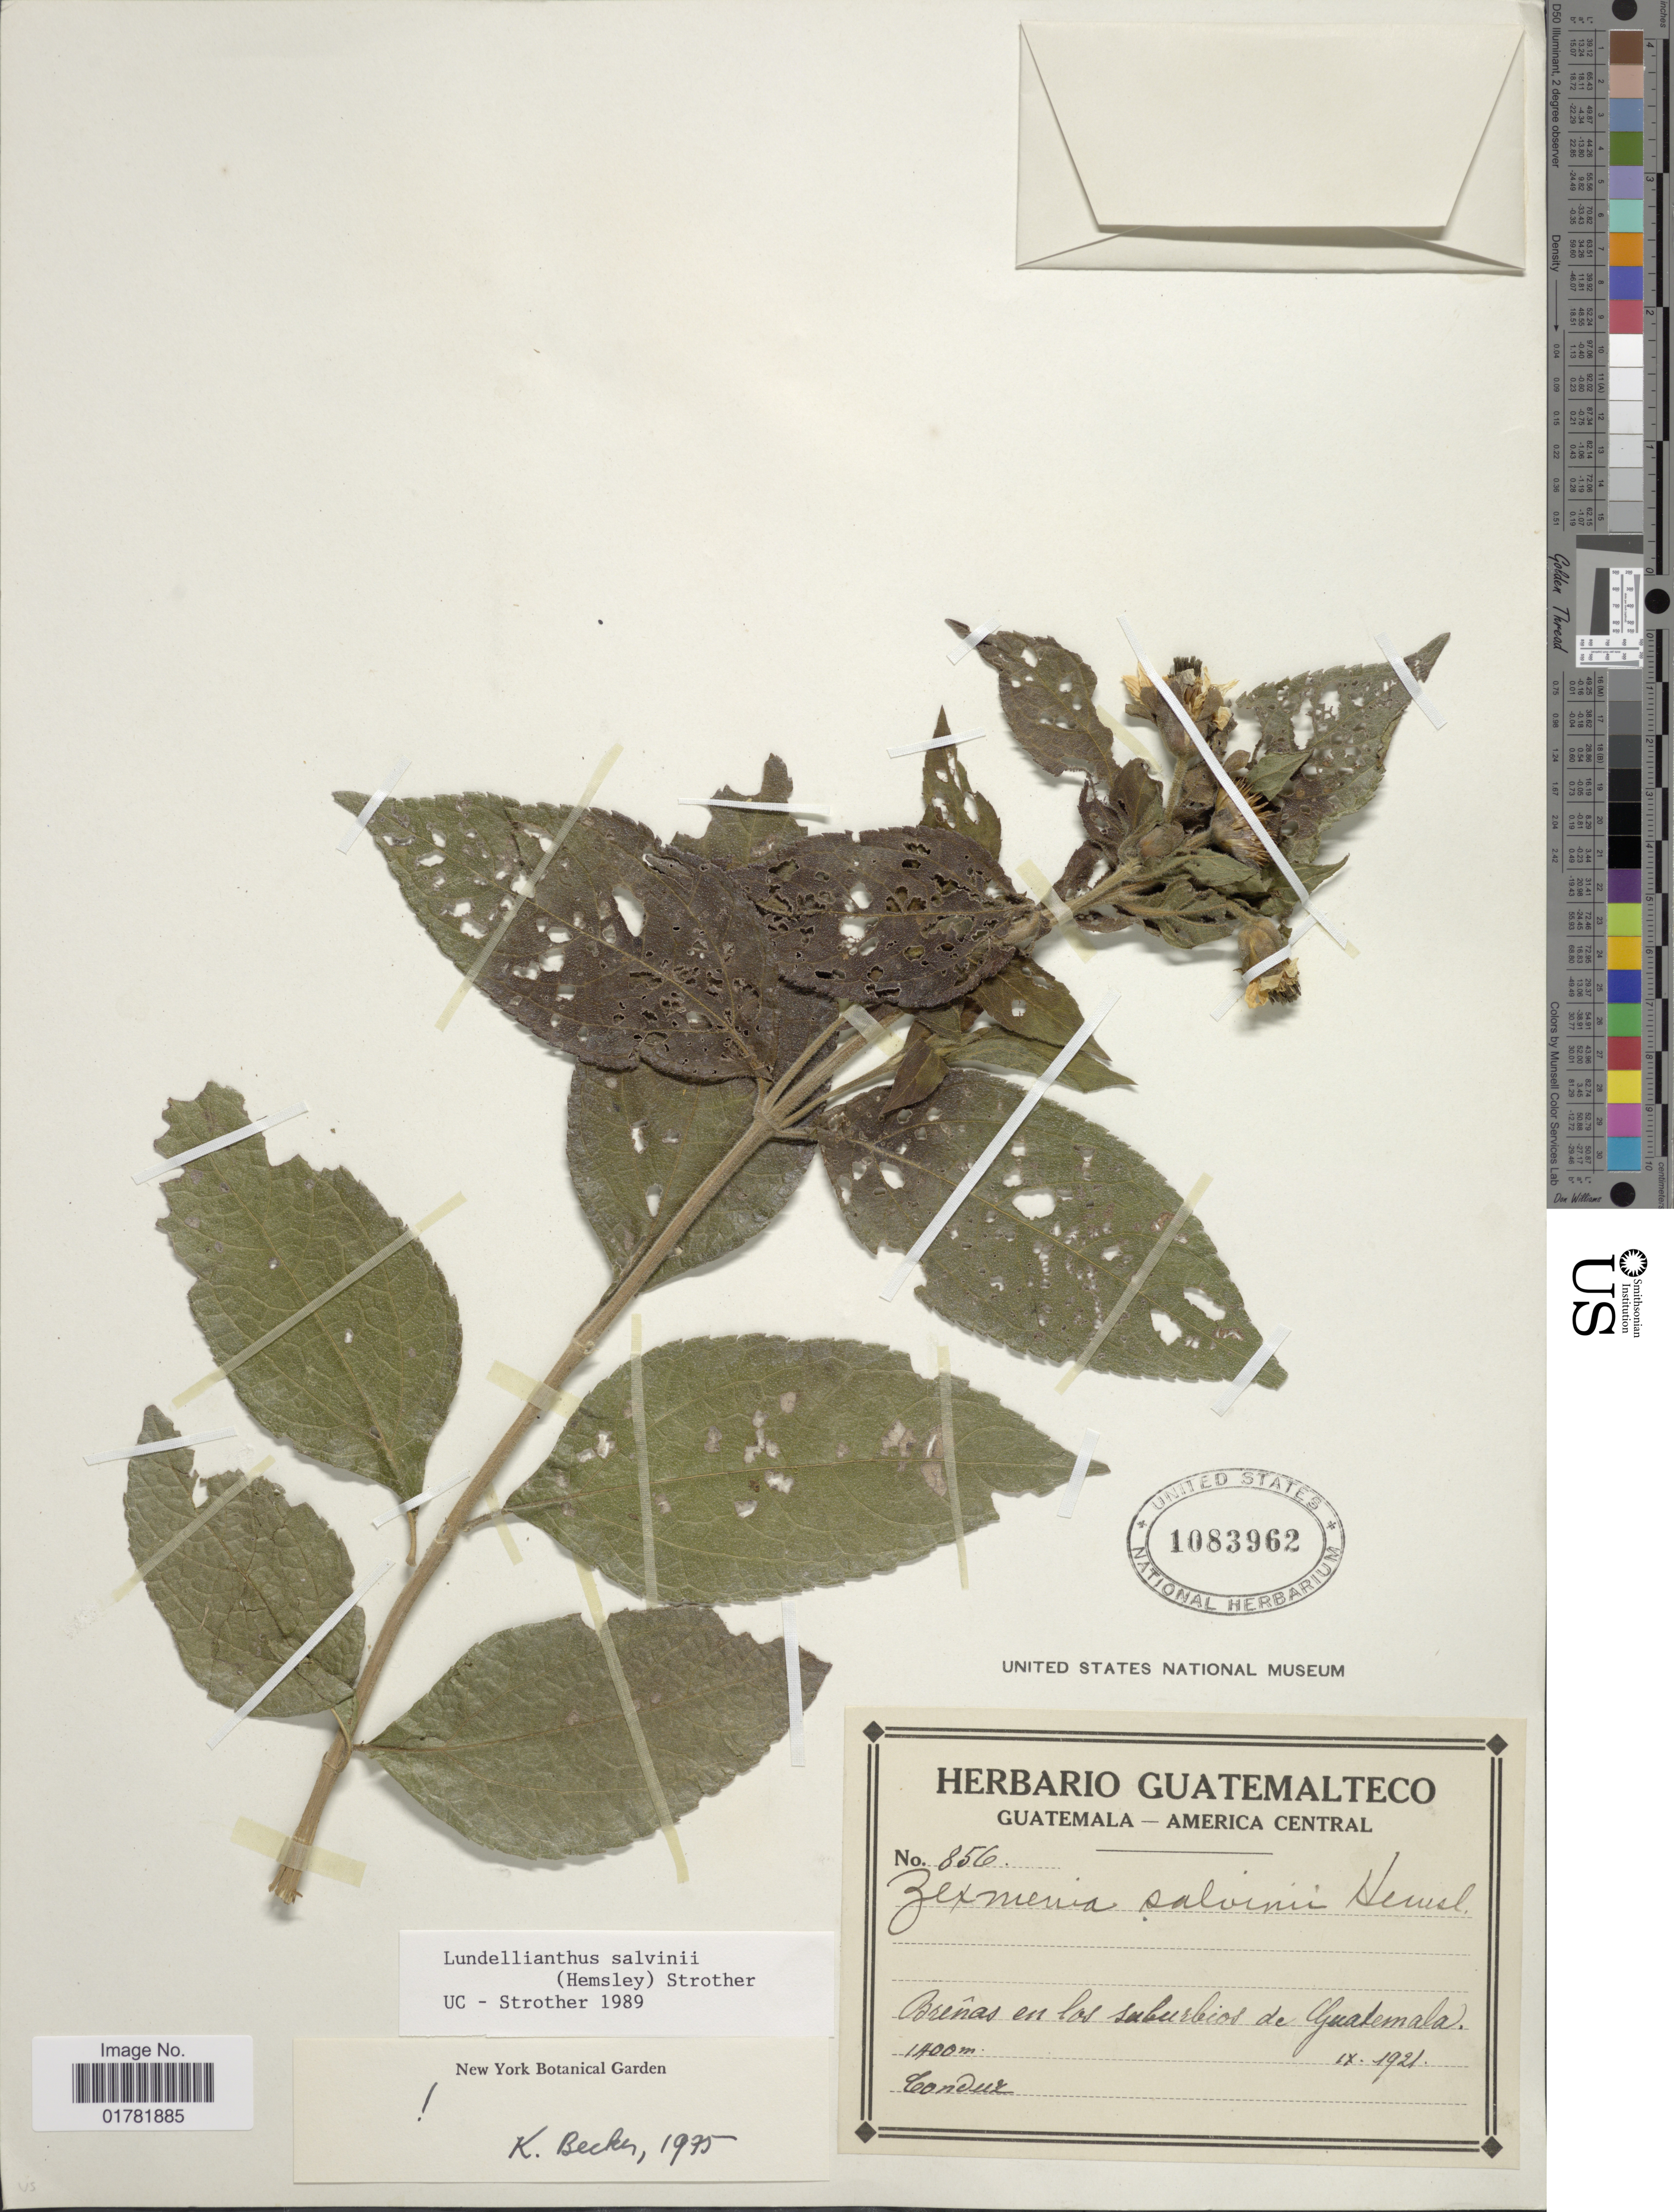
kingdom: Plantae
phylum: Tracheophyta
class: Magnoliopsida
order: Asterales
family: Asteraceae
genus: Lundellianthus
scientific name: Lundellianthus salvinii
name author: (Hemsl.) Strother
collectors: A. Tonduz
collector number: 856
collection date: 1921-09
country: Guatemala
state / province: Guatemala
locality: Breñas en los suburbios de Guatemala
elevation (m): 1400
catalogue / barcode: US 1083962